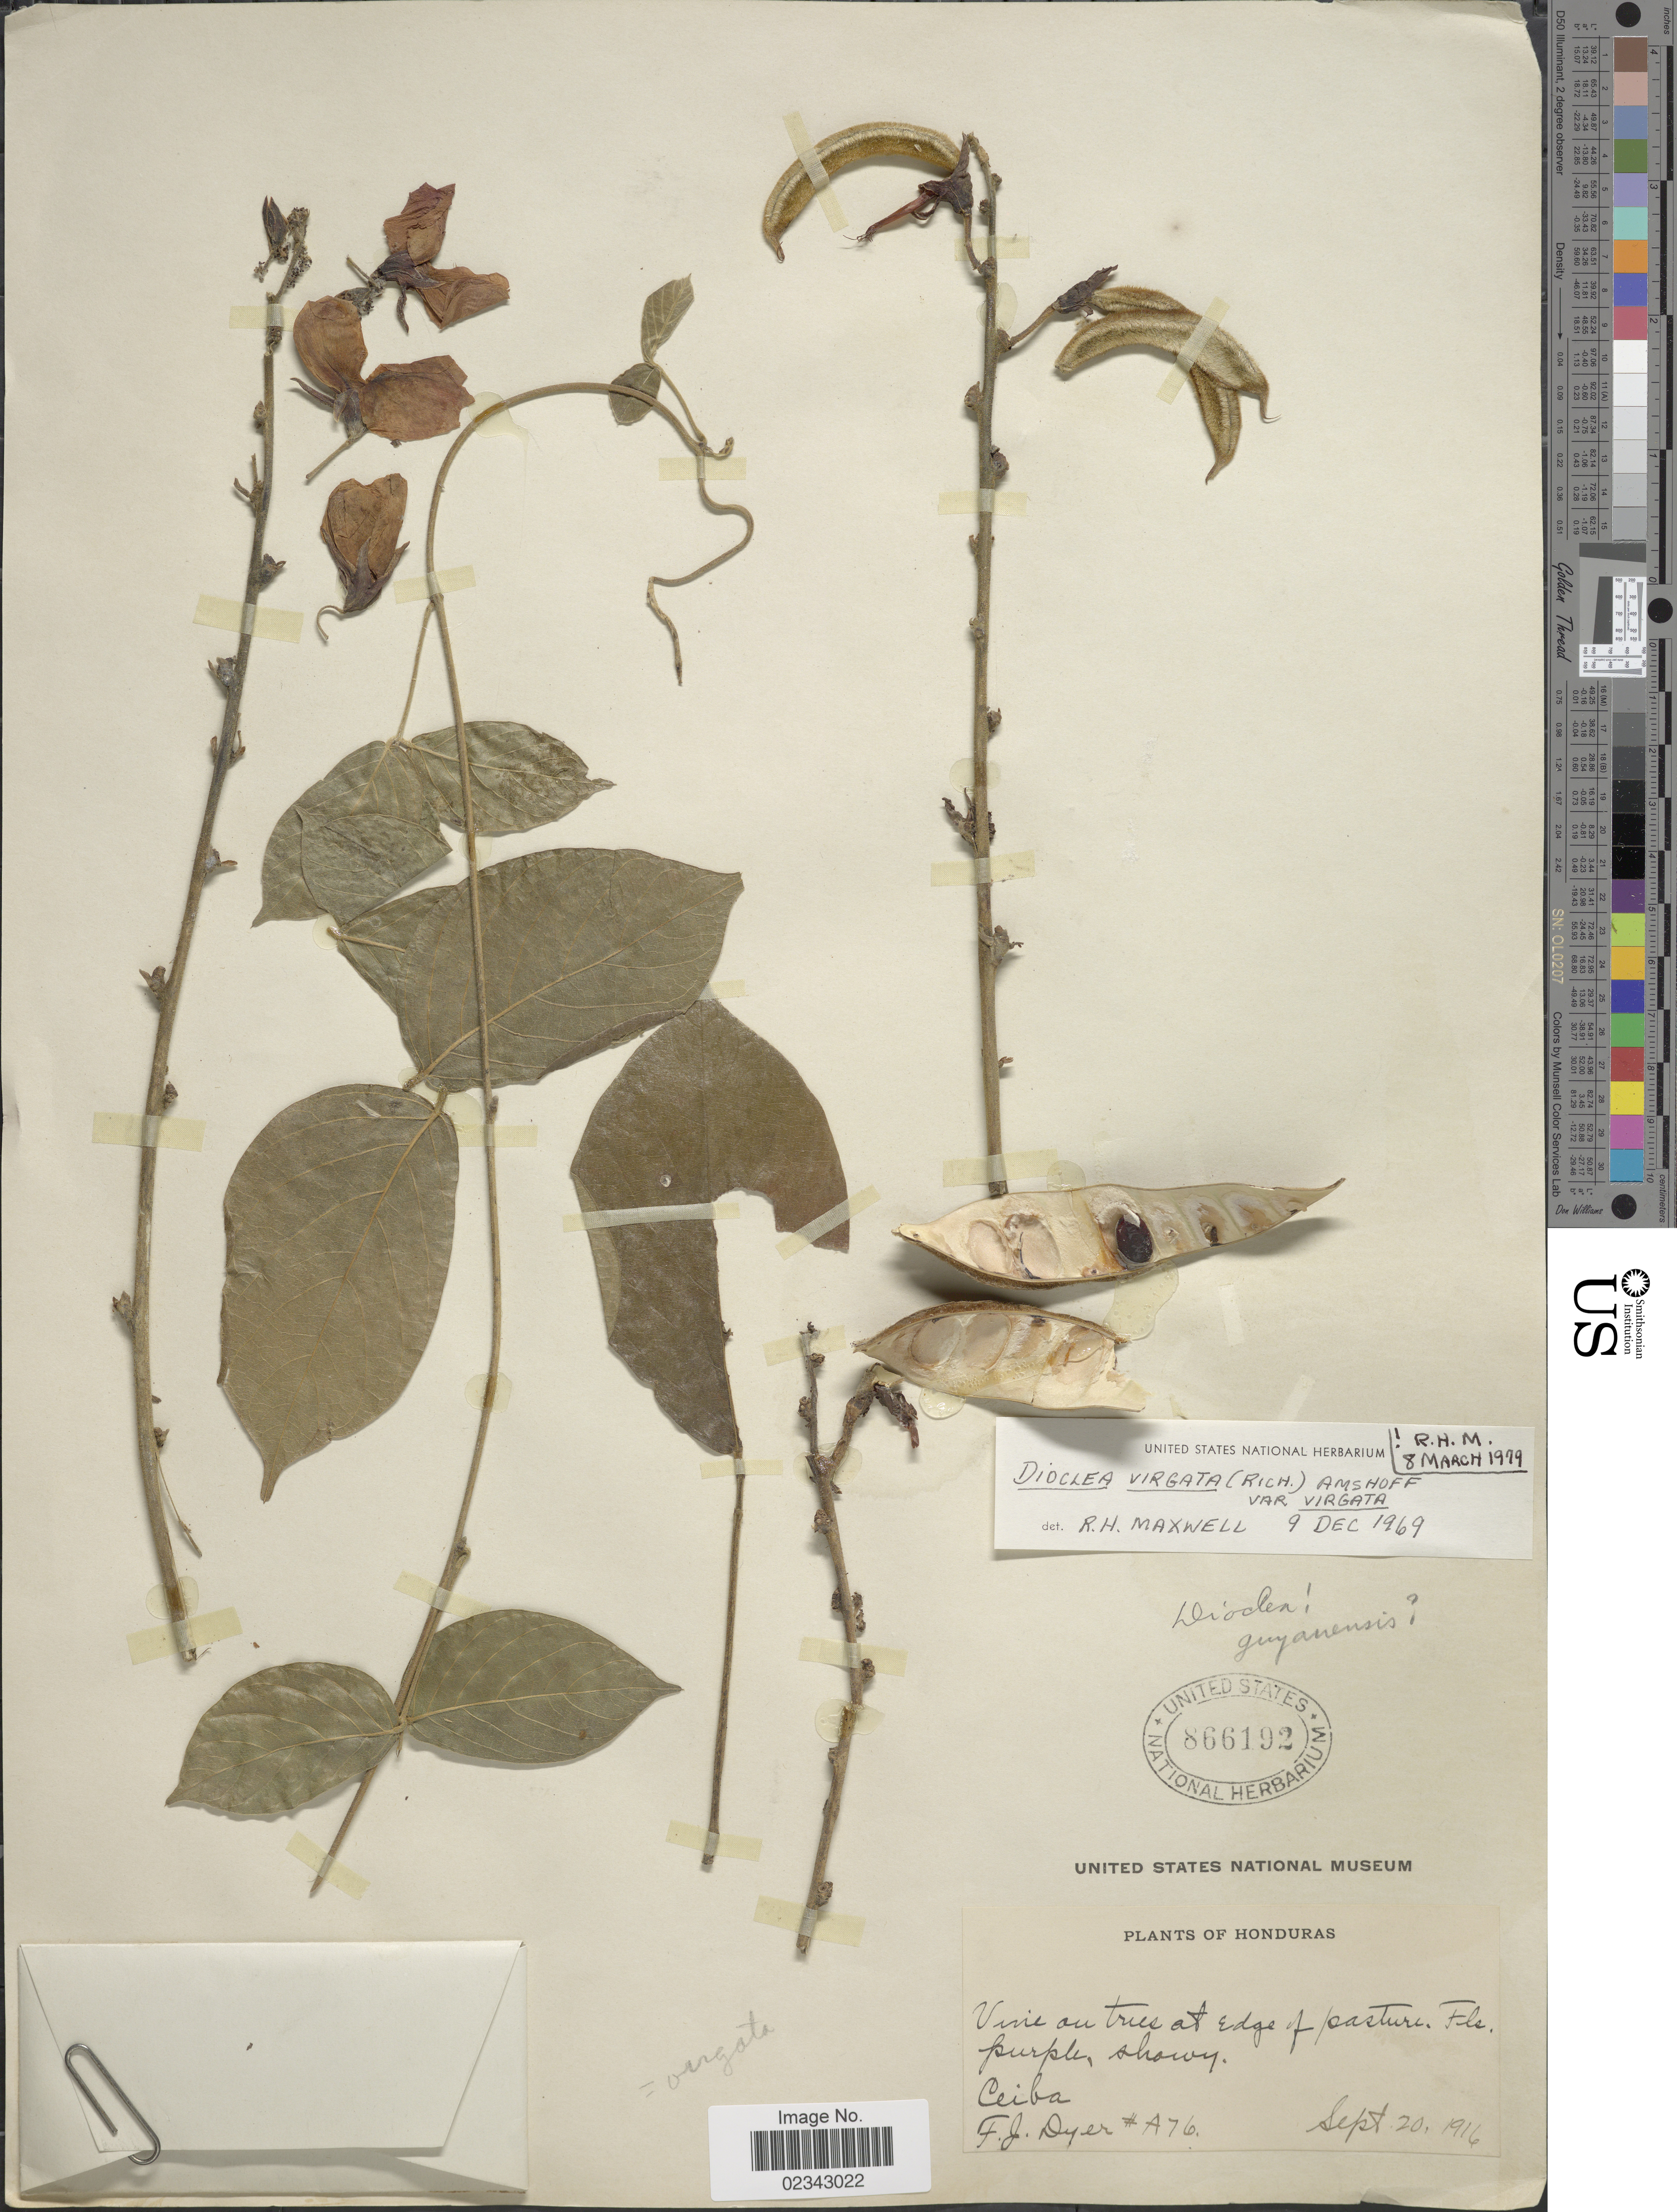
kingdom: Plantae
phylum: Tracheophyta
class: Magnoliopsida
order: Fabales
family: Fabaceae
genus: Dioclea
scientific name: Dioclea virgata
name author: (Rich.) Amshoff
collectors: F. J. Dyer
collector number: A76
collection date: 1916-09-20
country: Honduras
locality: Vine on trees at edge of pasture, Ceiba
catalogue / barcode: US 866192